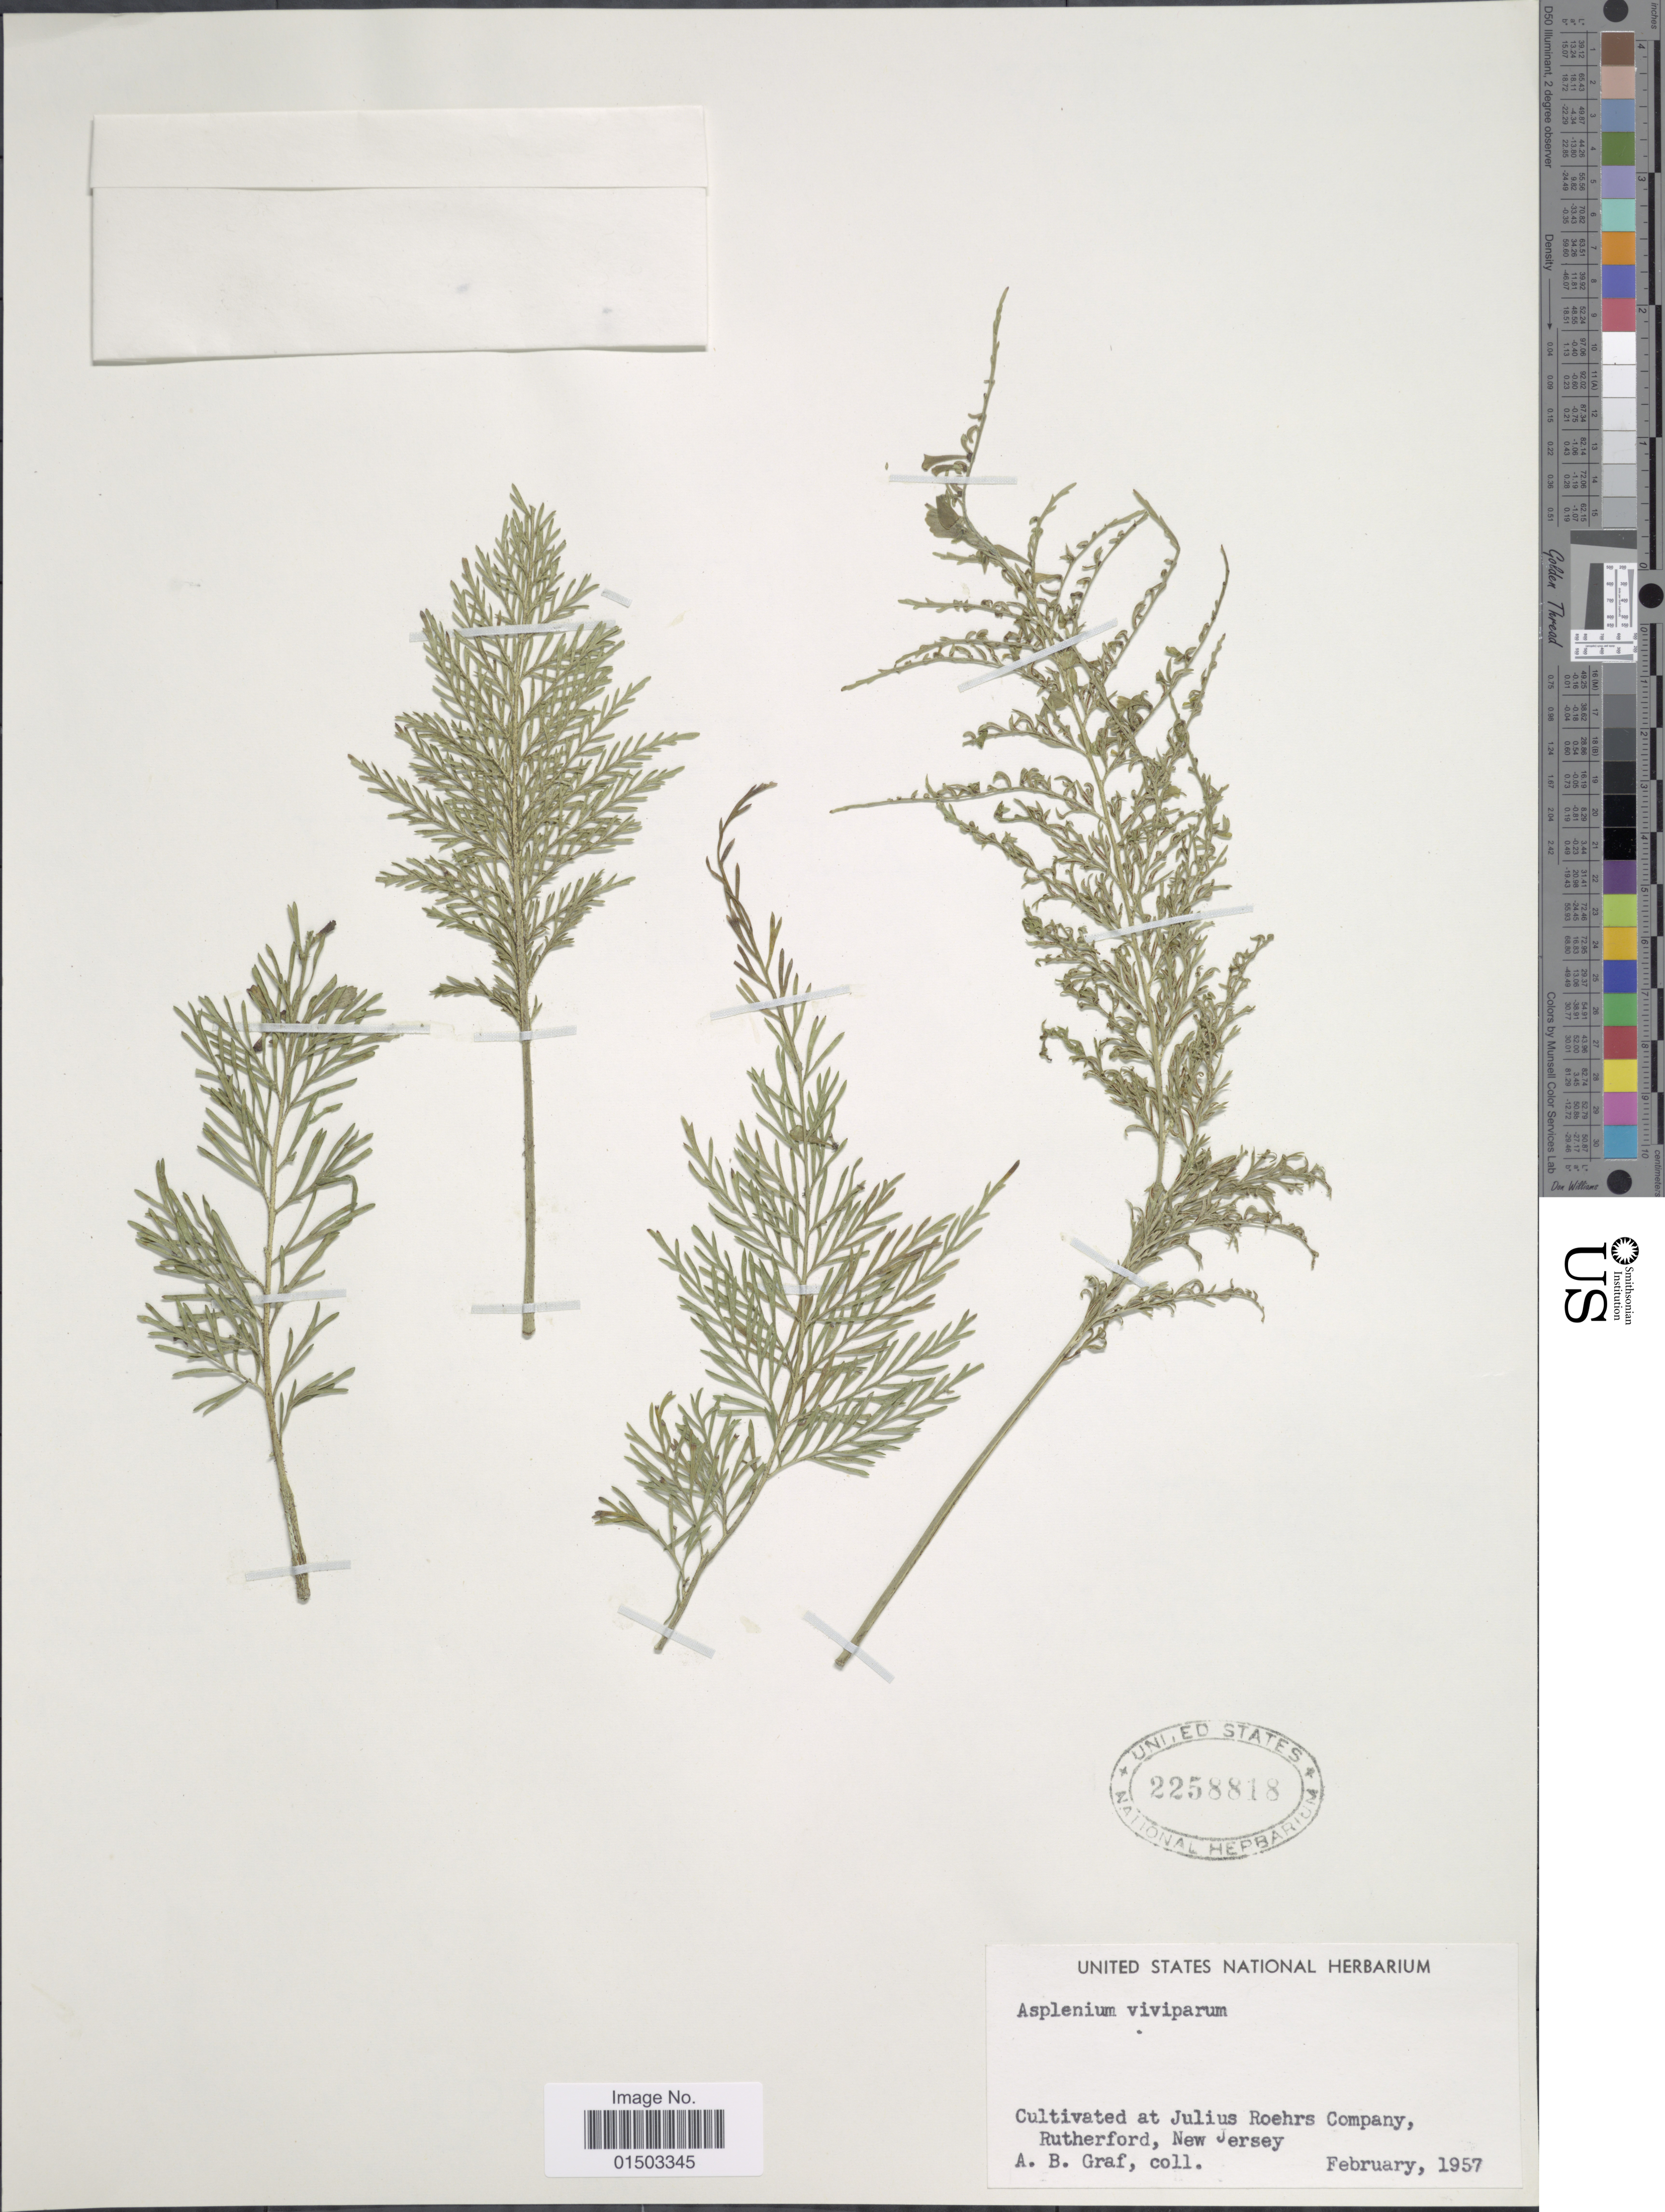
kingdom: Plantae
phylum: Tracheophyta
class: Polypodiopsida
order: Polypodiales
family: Aspleniaceae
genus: Asplenium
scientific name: Asplenium daucifolium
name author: Lam.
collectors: A. Graf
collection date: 1957-02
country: United States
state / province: New Jersey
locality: Cultivated at Julius Roehrs Company, Rutherford, New Jersey.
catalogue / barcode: US 2258818